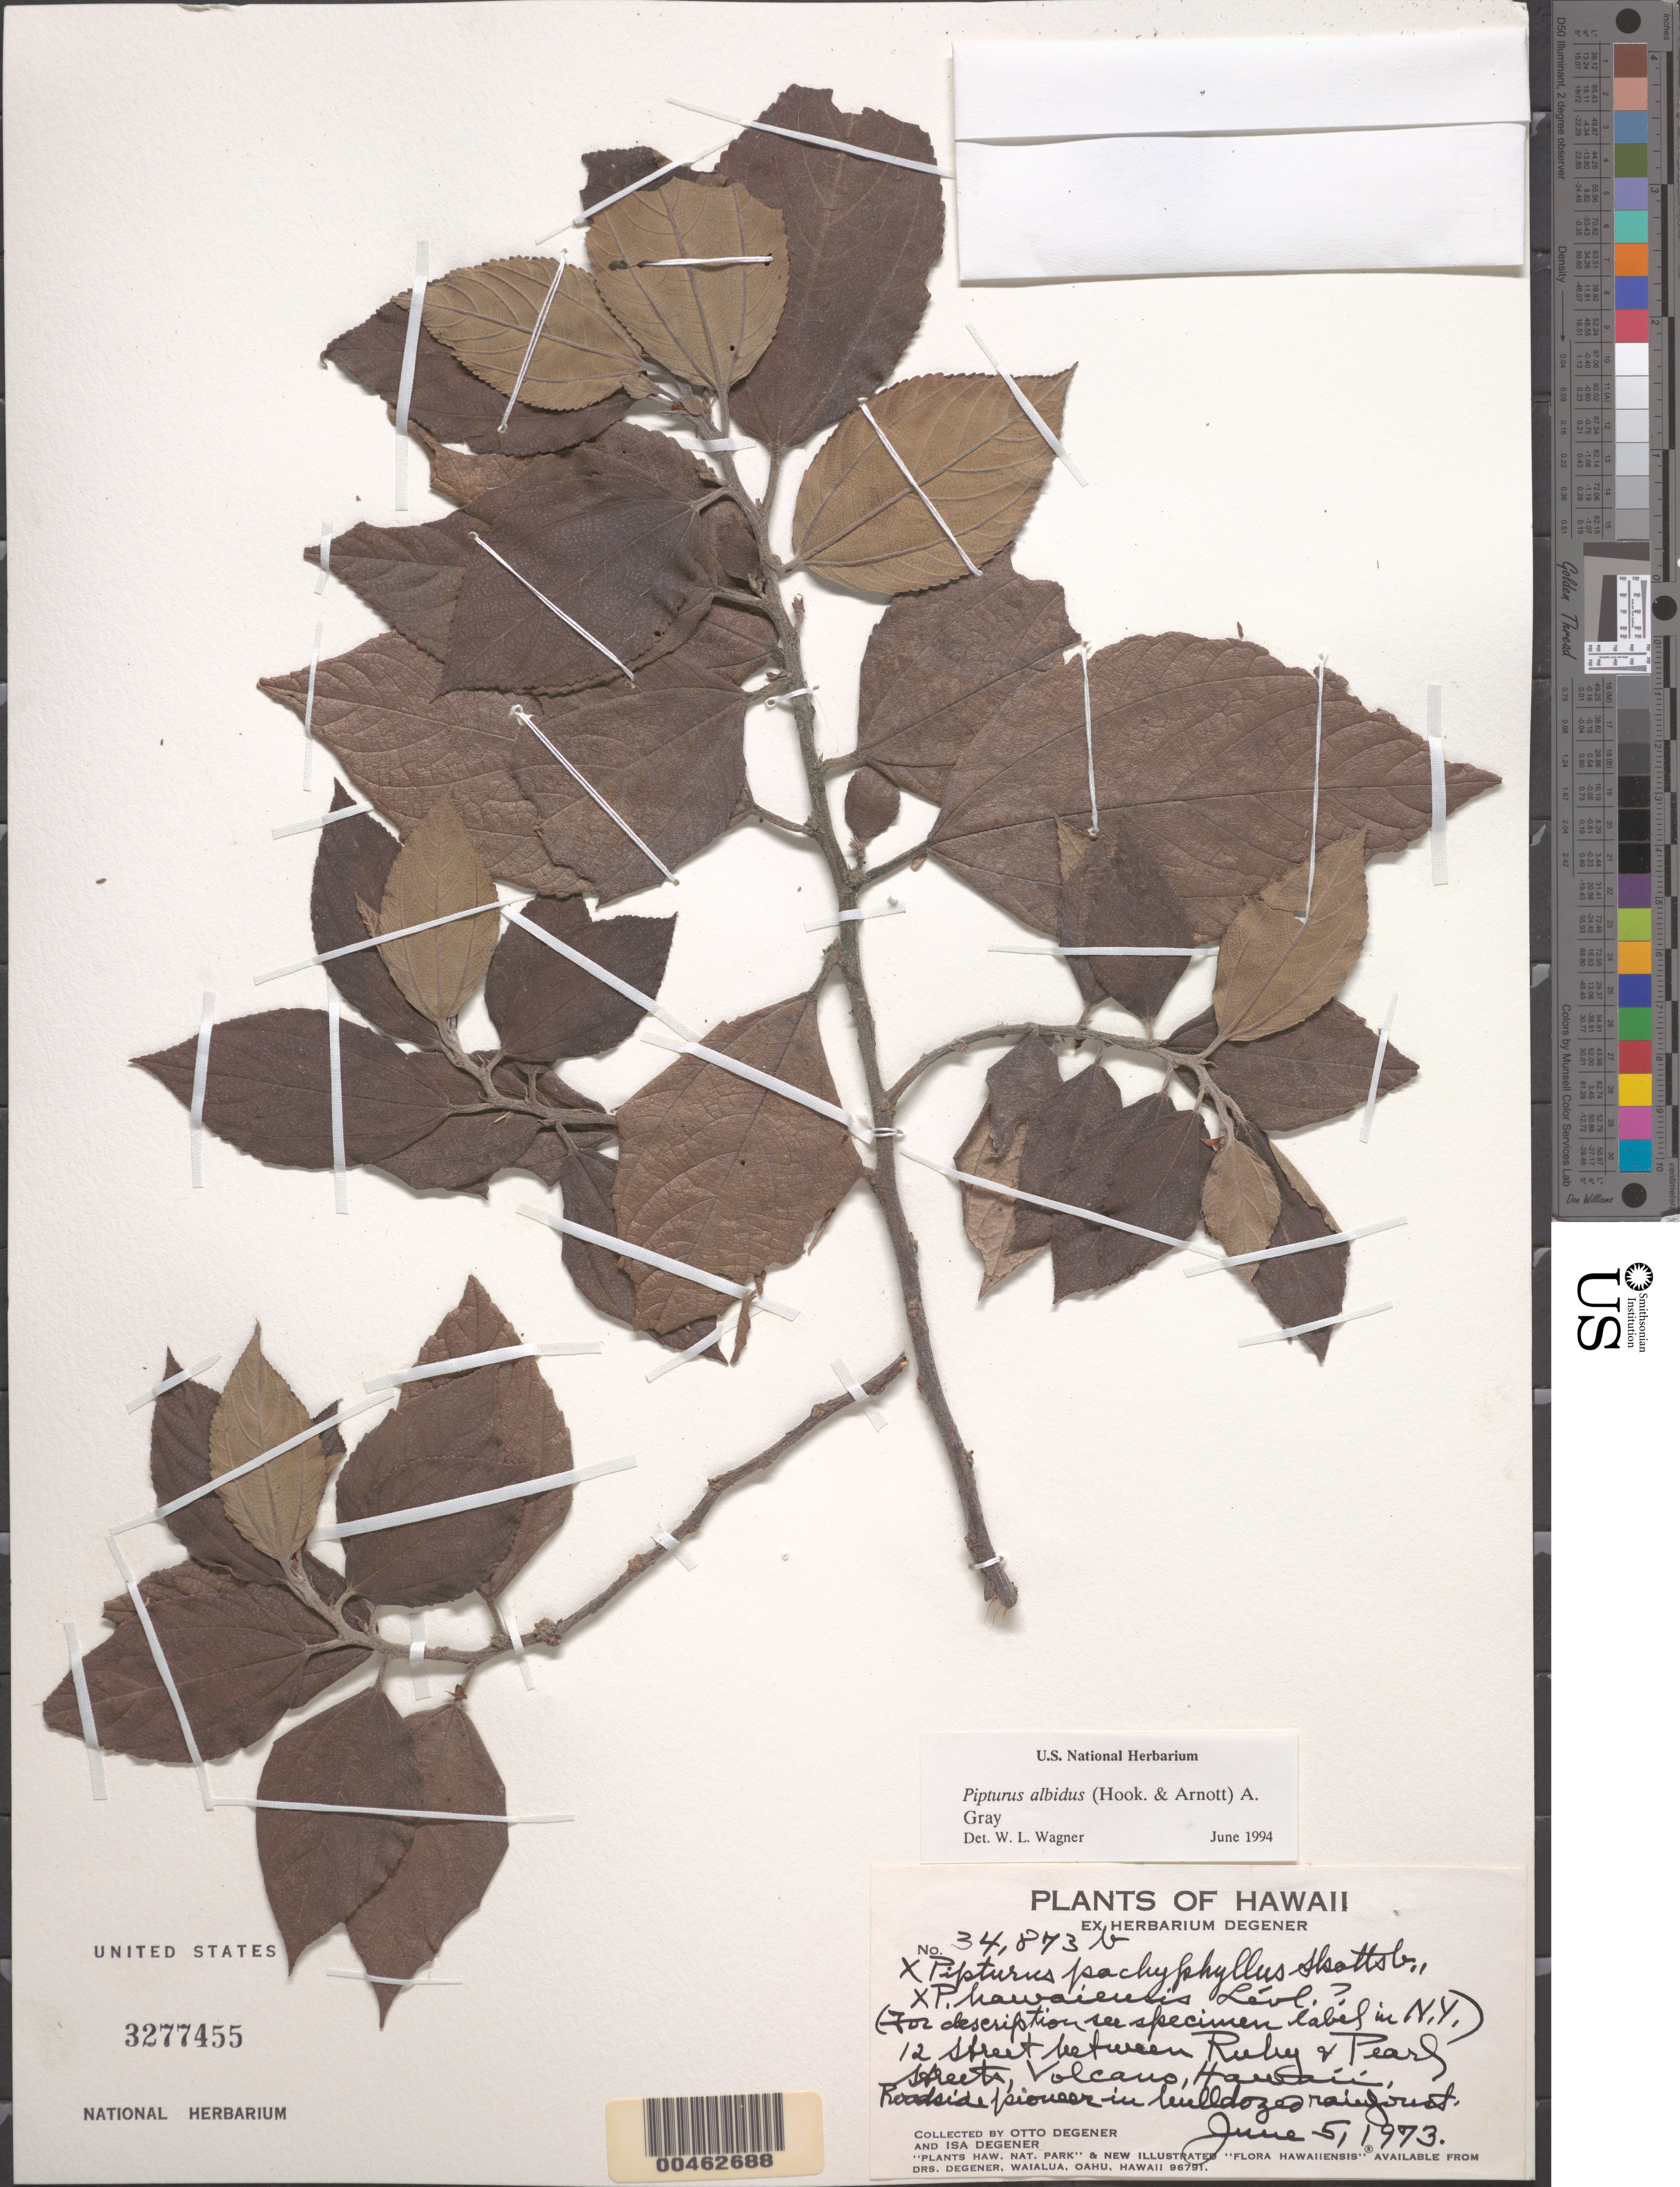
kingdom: Plantae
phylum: Tracheophyta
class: Magnoliopsida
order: Rosales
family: Urticaceae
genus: Pipturus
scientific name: Pipturus albidus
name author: (Hook. & Arn.) A. Gray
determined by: Wagner, W. L., (BOT), Smithsonian Institution - National Museum of Natural History (UNITED STATES)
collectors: O. Degener & I. Degener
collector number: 34873b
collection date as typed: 5 Jun 1973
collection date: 1973-06-05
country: United States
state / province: Hawaii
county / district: Hawaii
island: Hawaii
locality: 12 Street between Ruby & Pearl Streets, Volcano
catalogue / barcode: US 3277455